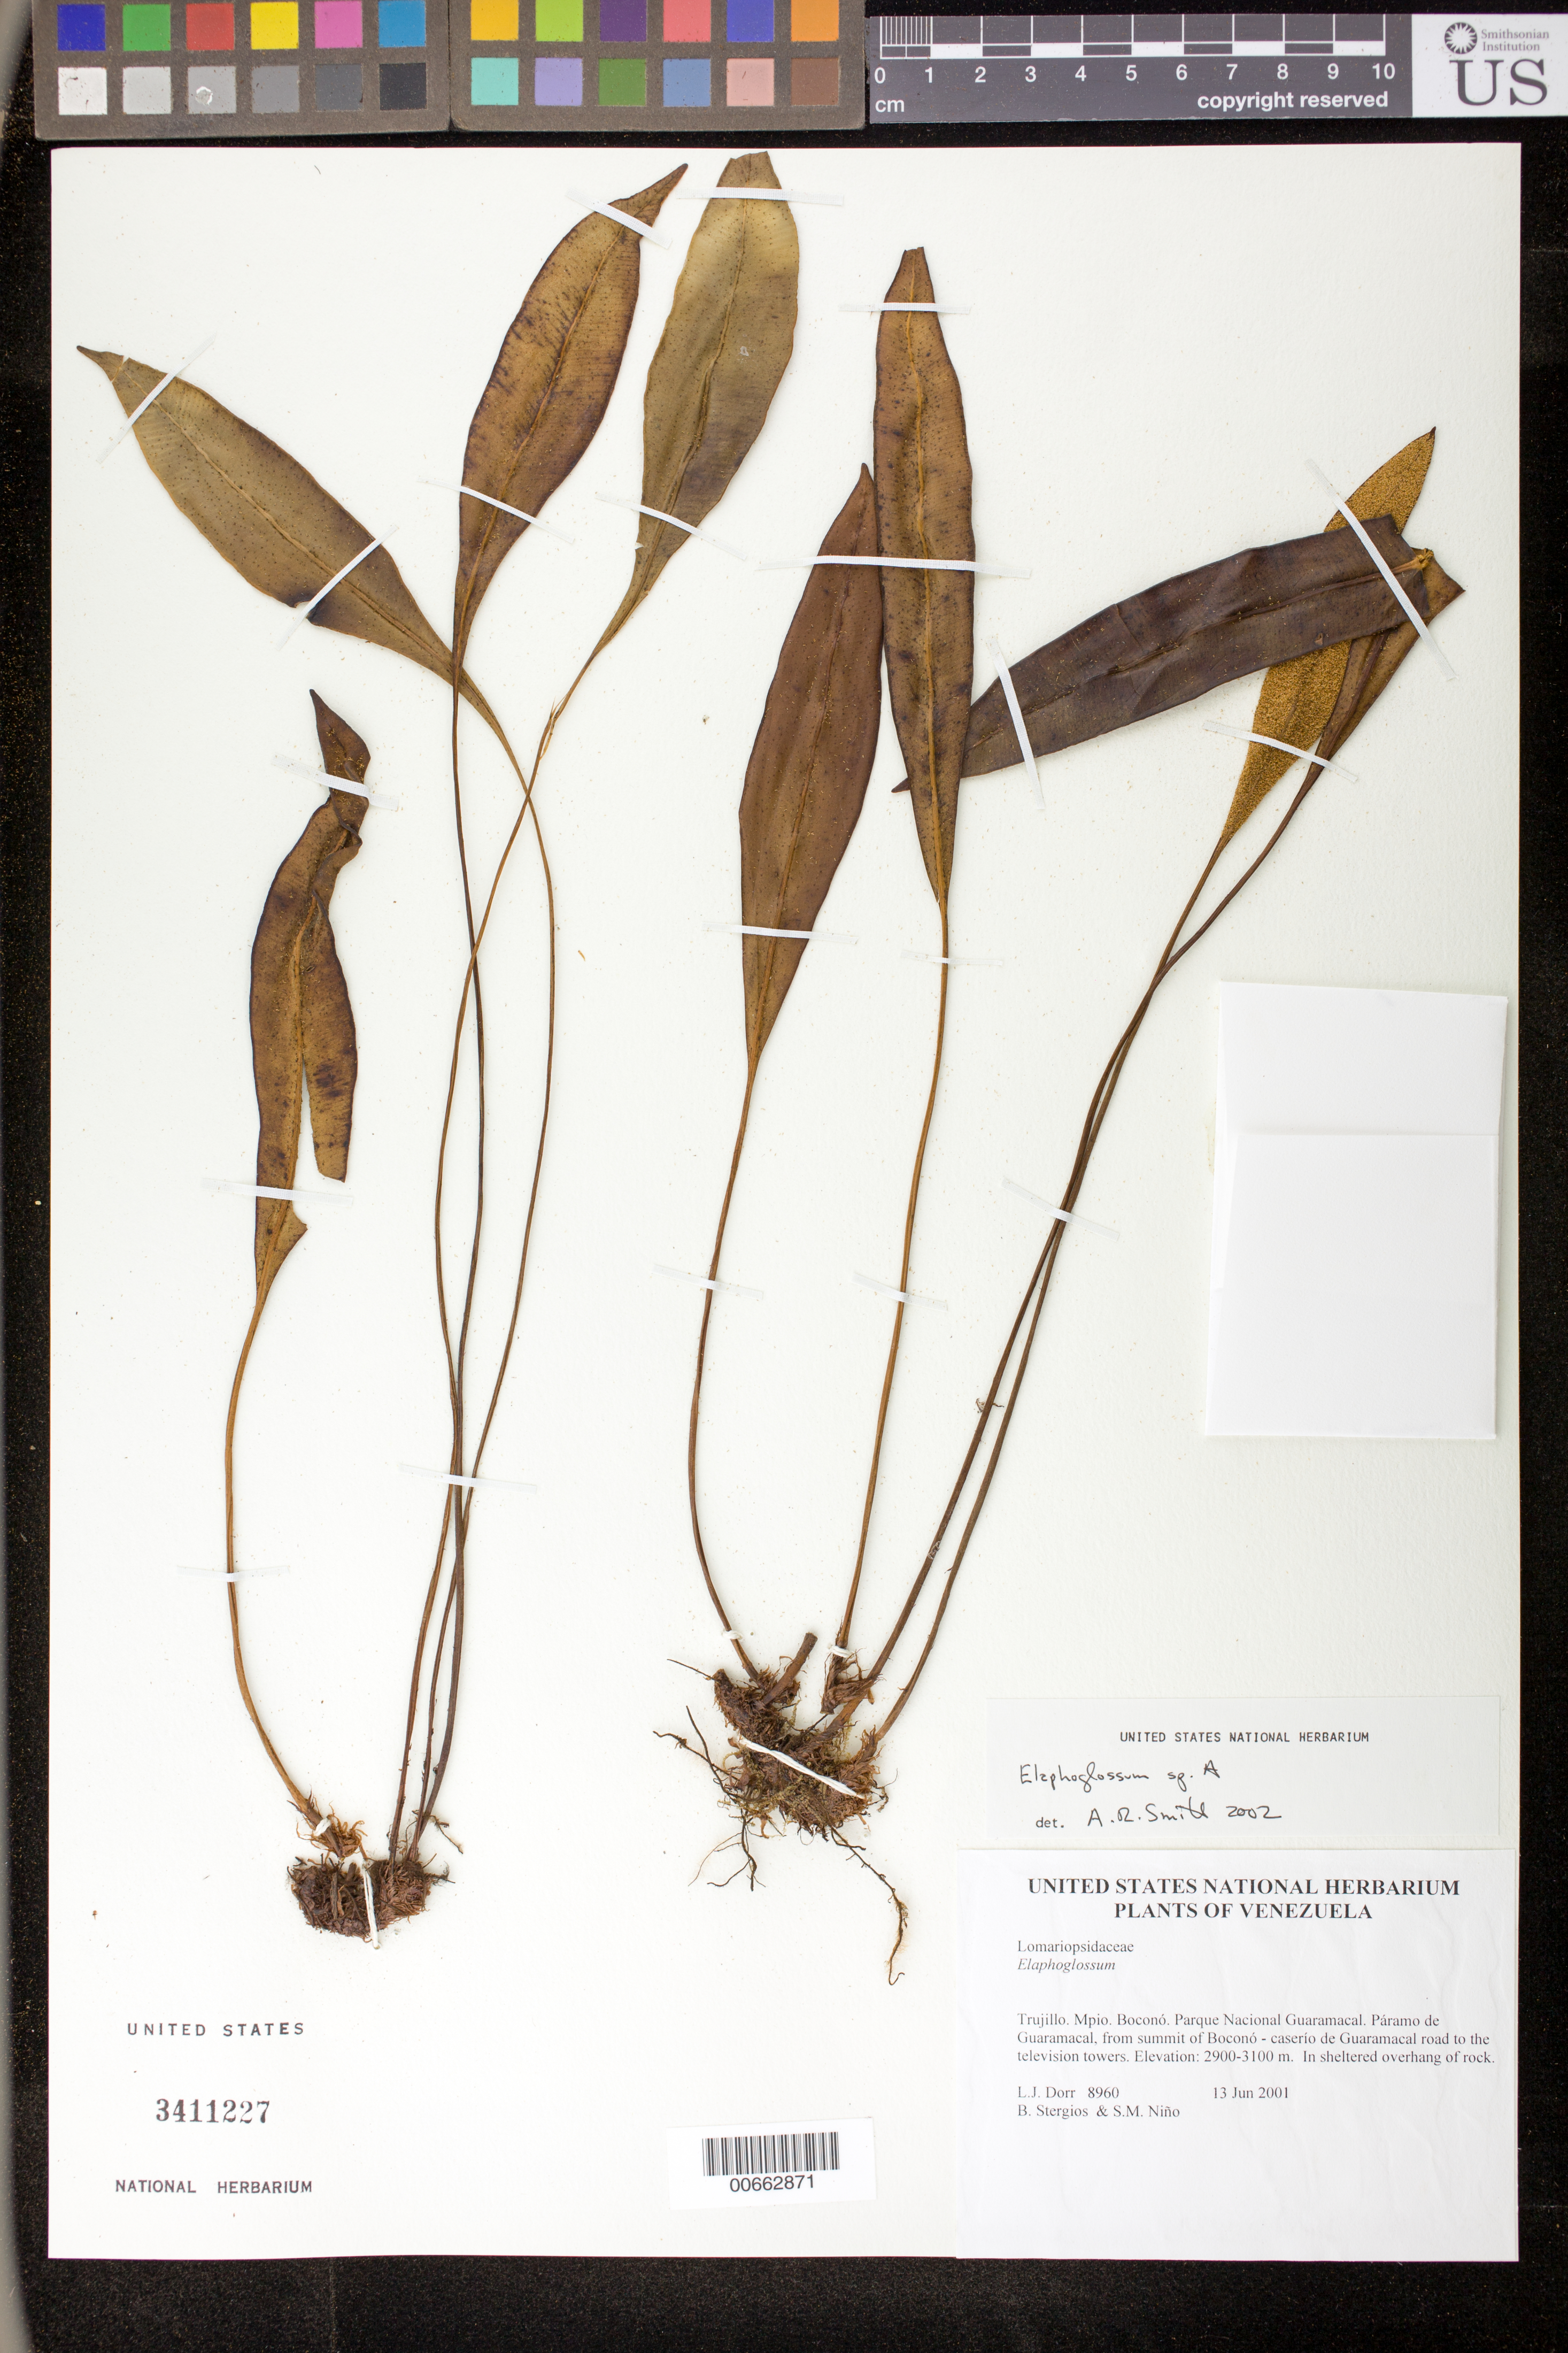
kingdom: Plantae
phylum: Tracheophyta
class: Polypodiopsida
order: Polypodiales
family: Dryopteridaceae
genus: Elaphoglossum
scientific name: Elaphoglossum sp.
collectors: L. J. Dorr, B. G. Stergios & S. M. Niño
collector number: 8960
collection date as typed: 13 Jun 2001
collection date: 2001-06-13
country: Venezuela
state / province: Trujillo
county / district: Boconó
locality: Parque Nacional Guaramacal. Páramo de Guaramacal, from summit of Boconó-caserío de Guaramacal road to the television towers.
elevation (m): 2900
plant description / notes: PORT, UC, US, +2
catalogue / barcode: US 3411227